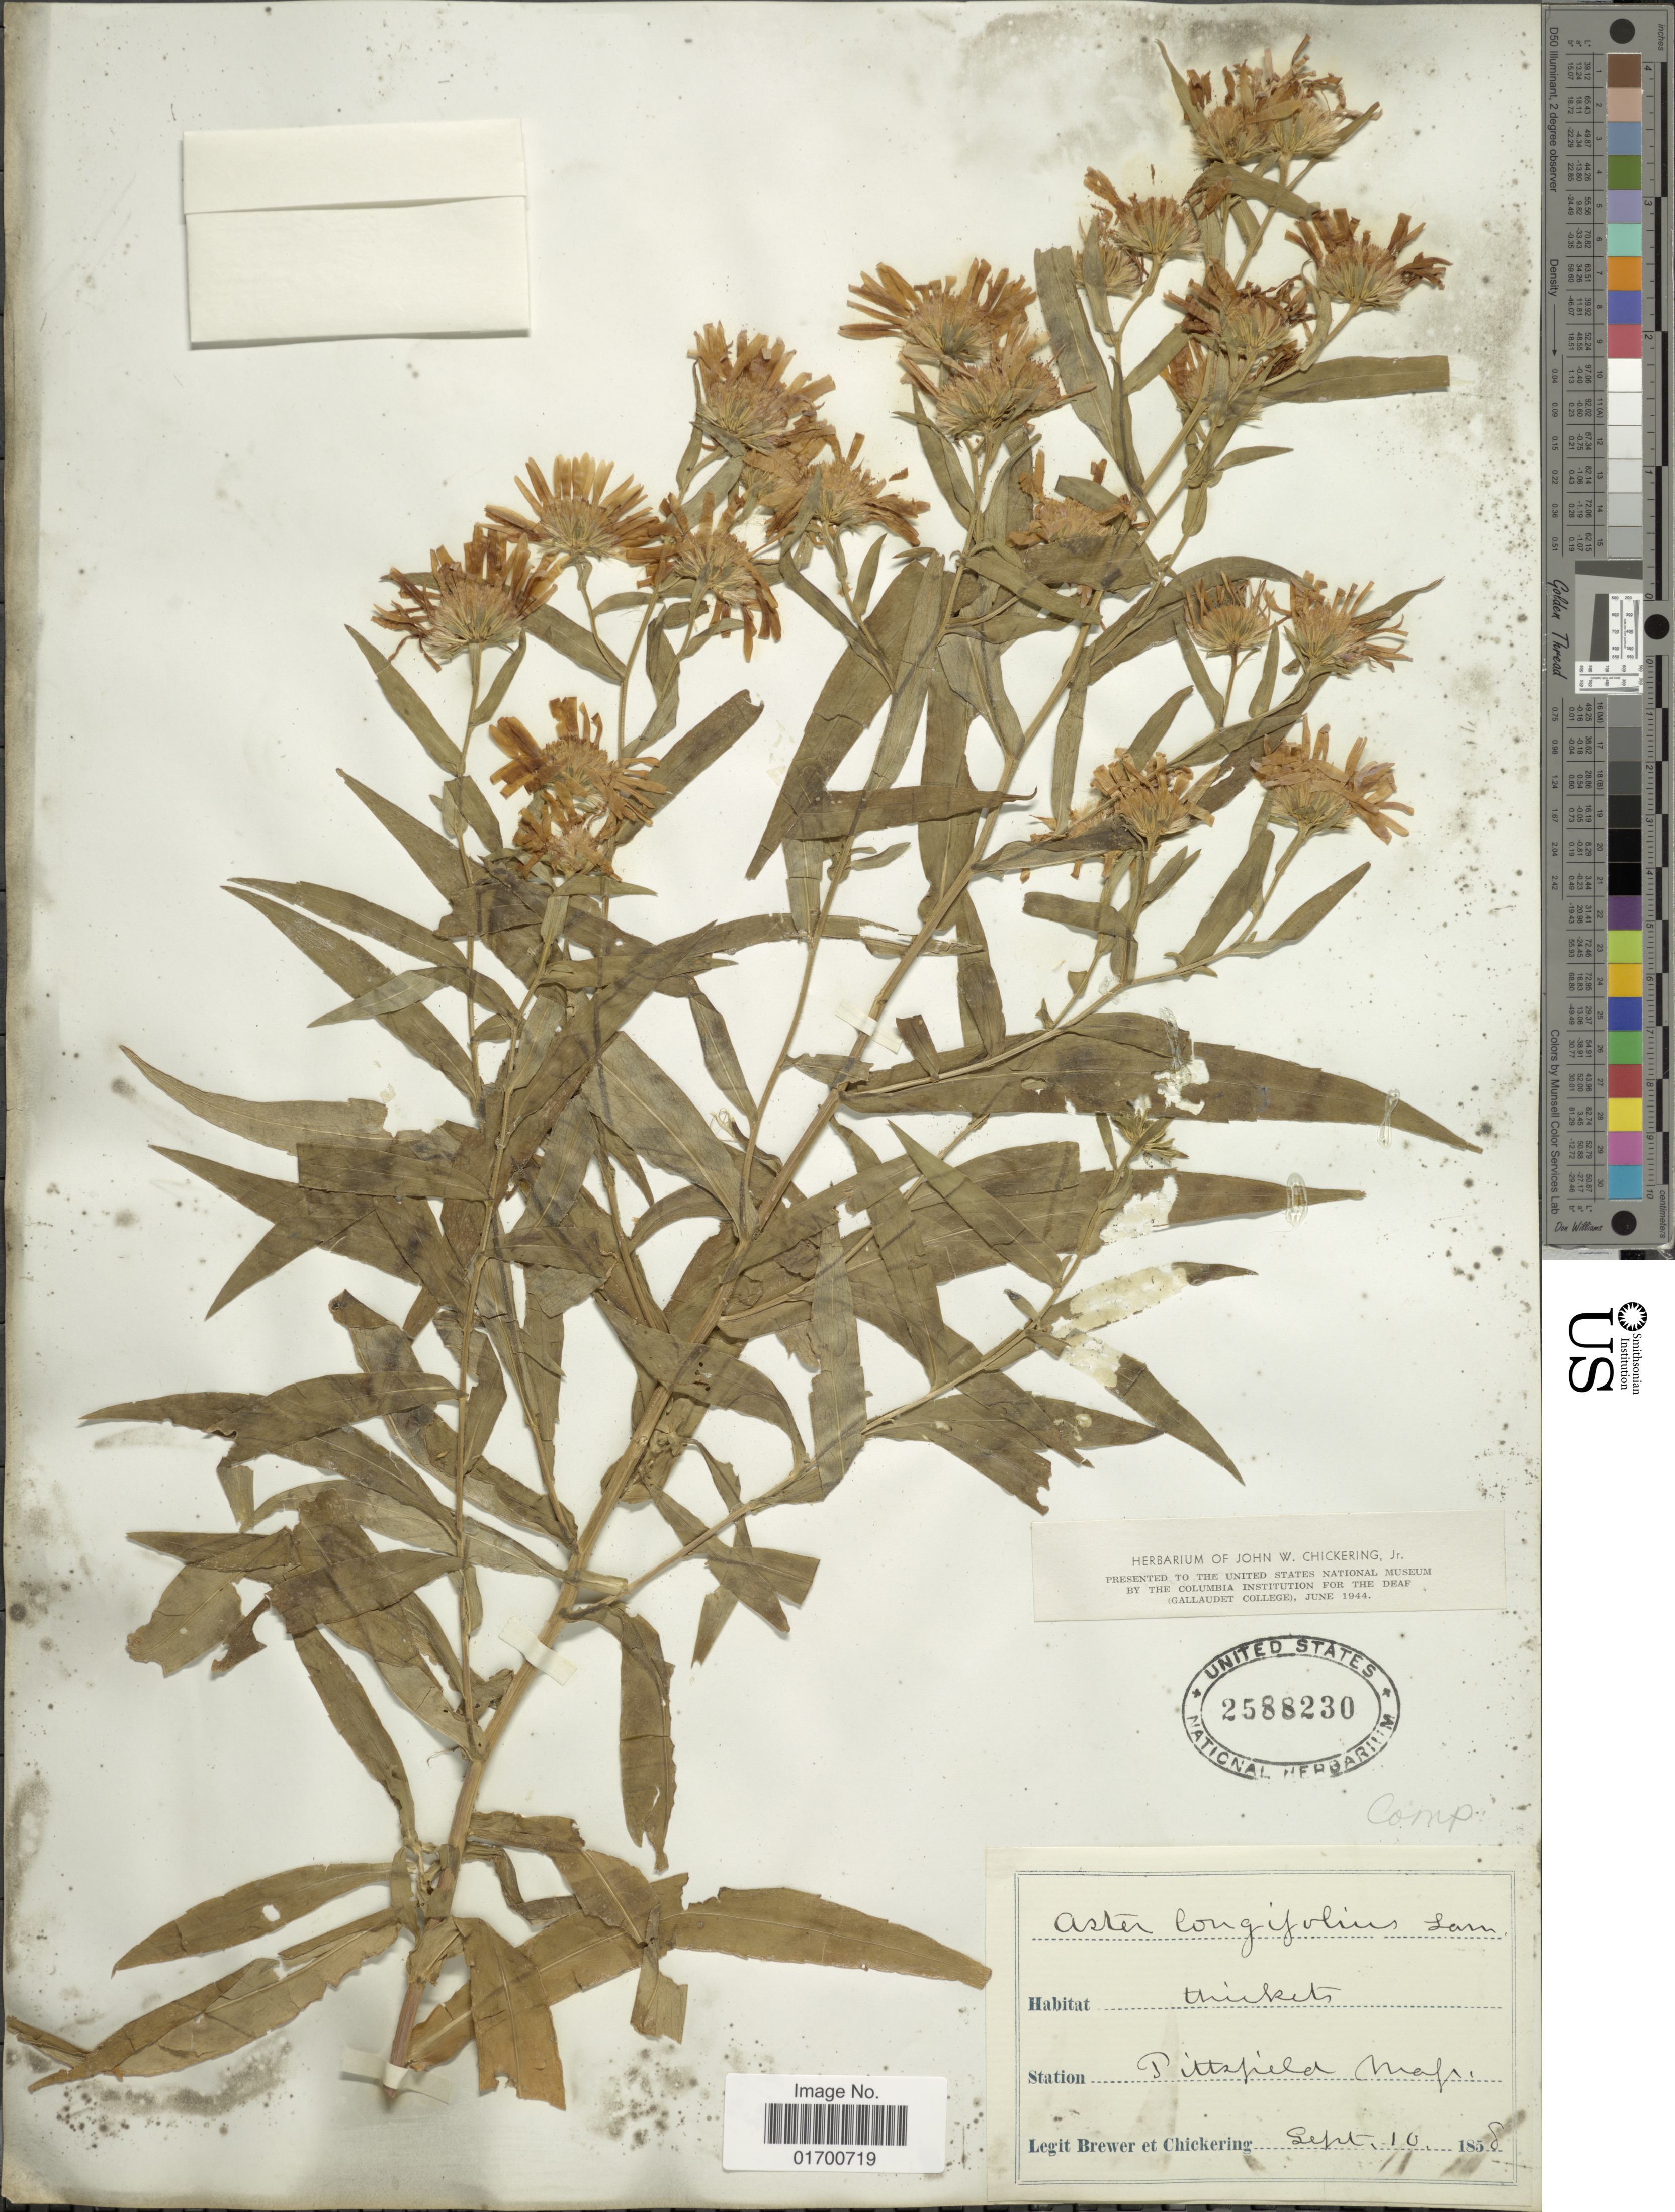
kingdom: Plantae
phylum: Tracheophyta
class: Magnoliopsida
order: Asterales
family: Asteraceae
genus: Symphyotrichum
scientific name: Symphyotrichum longifolium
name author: (Lam.) G.L. Nesom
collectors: -. Brewer & -. Chickering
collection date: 1858-09-10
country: United States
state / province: Massachusetts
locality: Pittsfield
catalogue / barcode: US 2588230